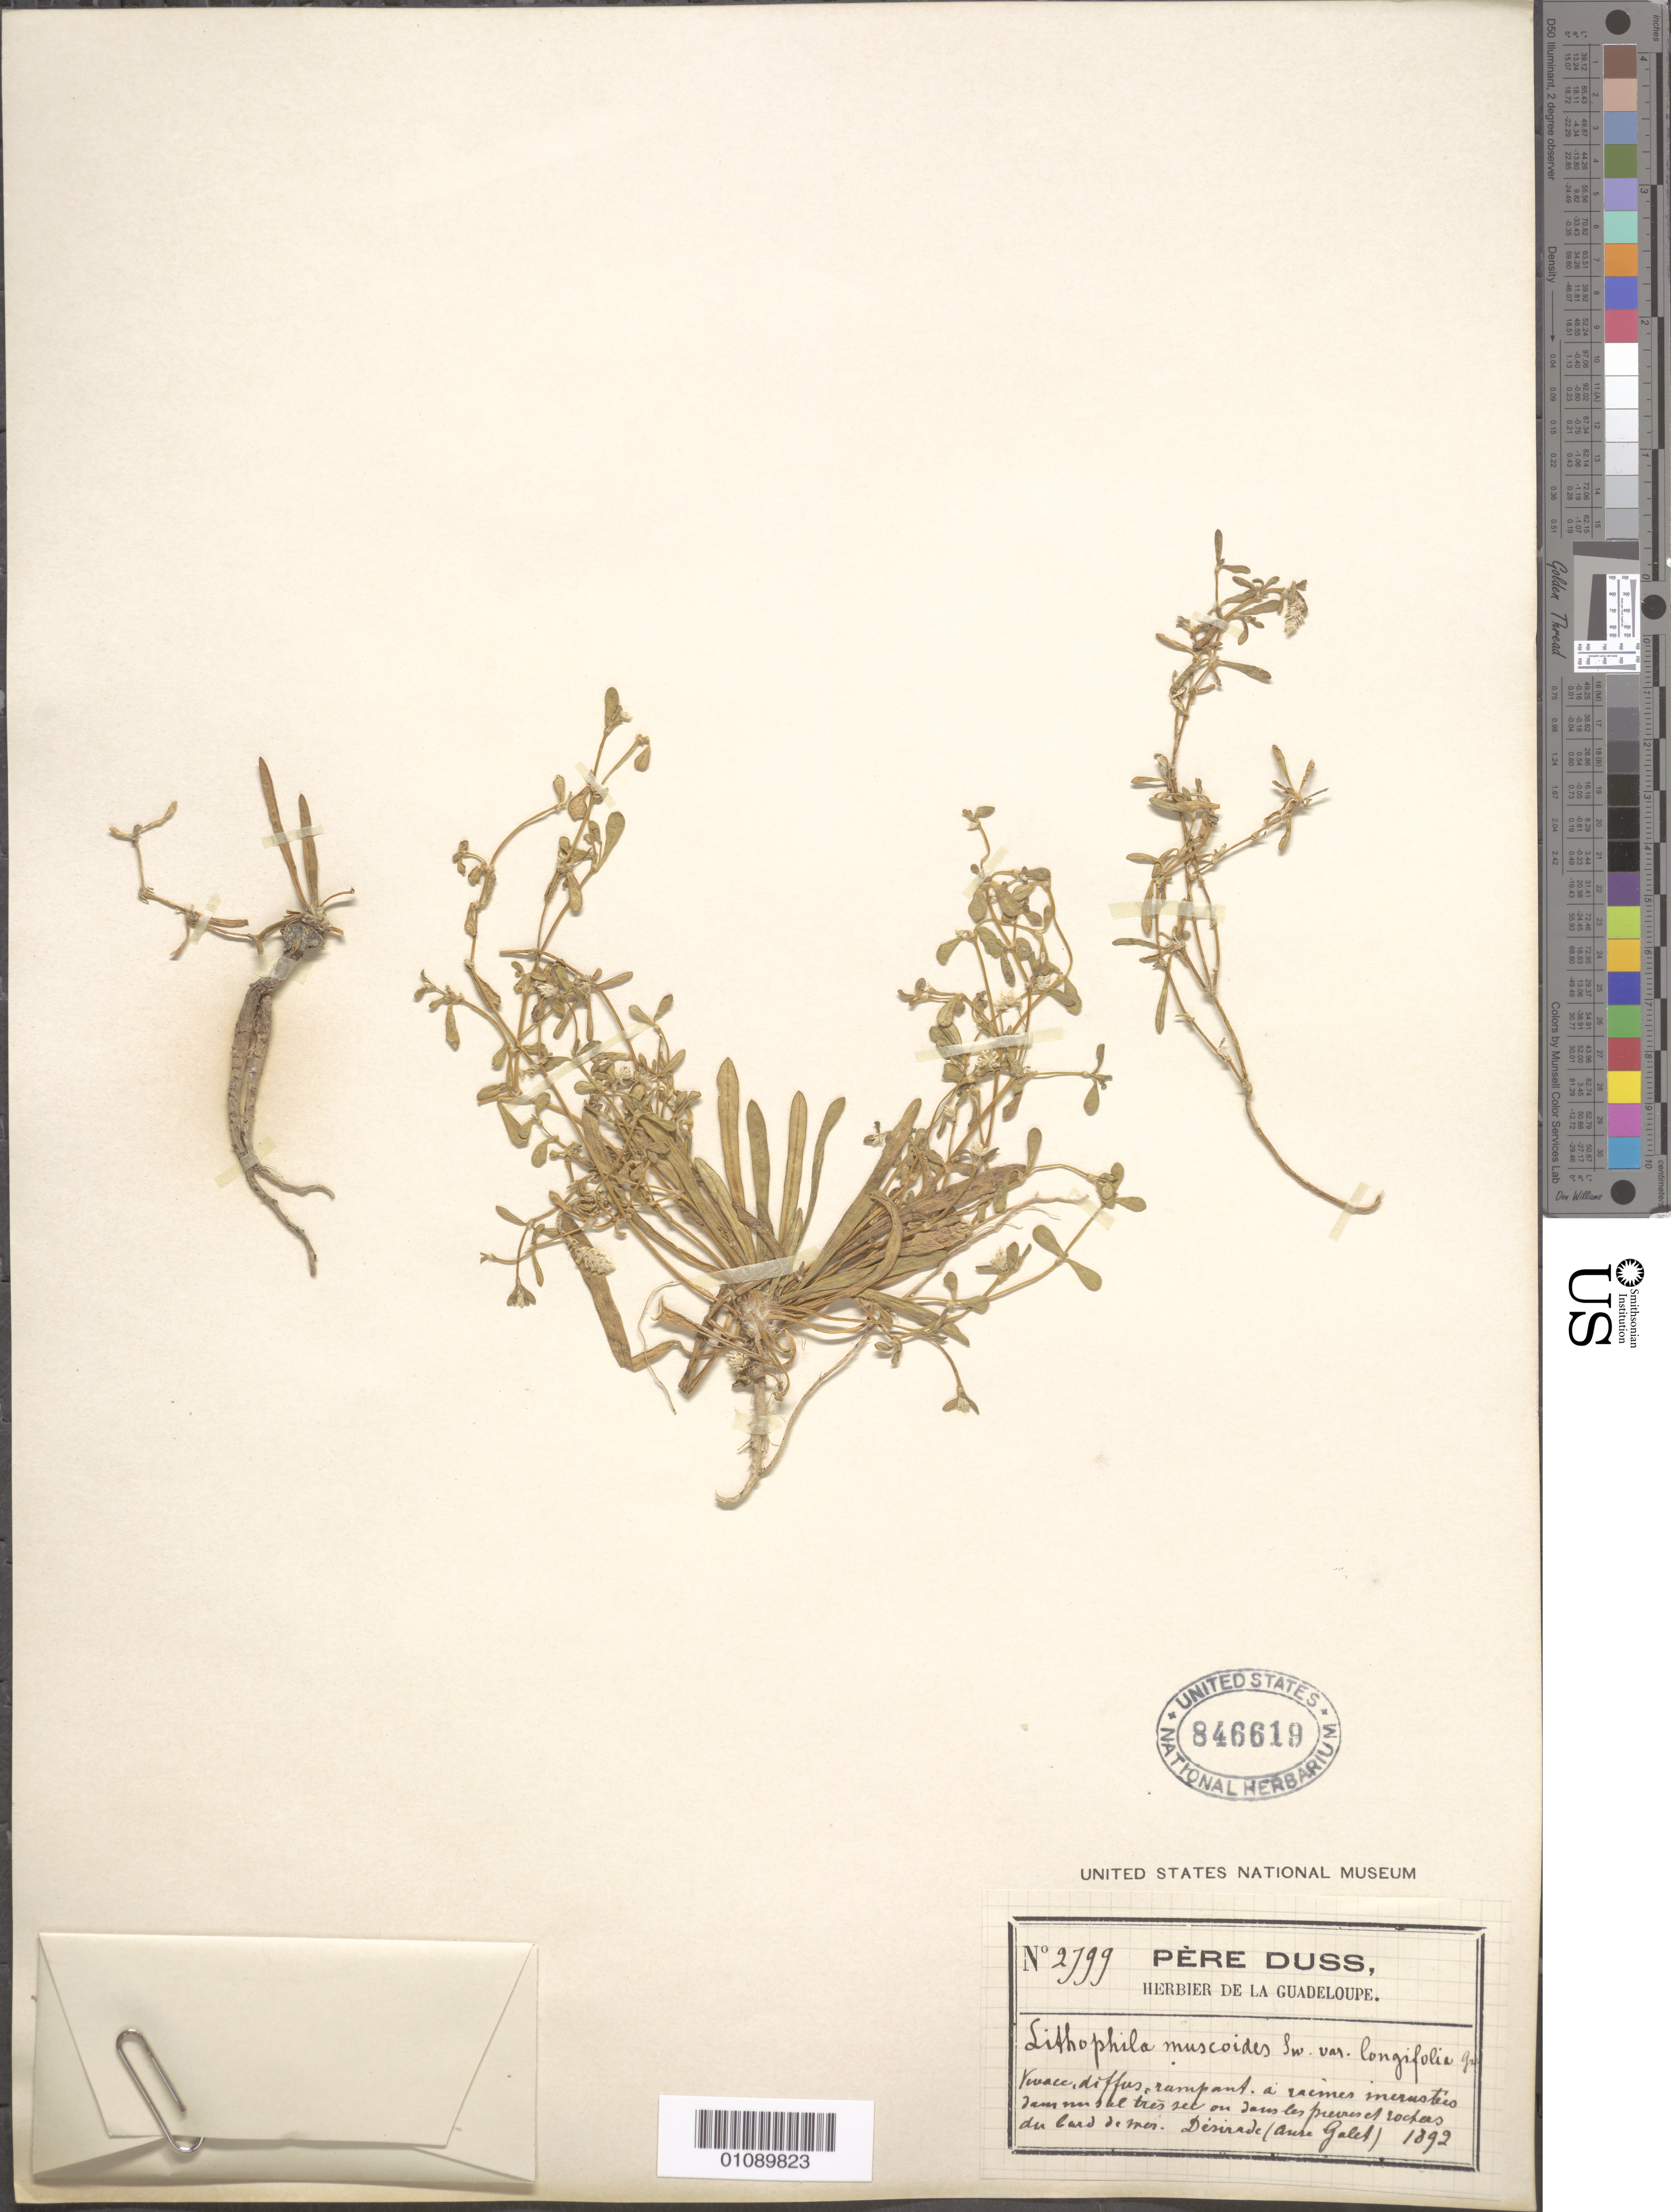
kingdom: Plantae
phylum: Tracheophyta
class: Magnoliopsida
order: Caryophyllales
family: Amaranthaceae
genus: Gomphrena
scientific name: Gomphrena muscoides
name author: (Sw.) T. Ortuño & Borsch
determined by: Strong, Mark T., (BOT), Smithsonian Institution - National Museum of Natural History (UNITED STATES)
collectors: Père Duss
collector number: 2799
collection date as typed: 1892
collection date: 1892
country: Guadeloupe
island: La Désirade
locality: Desirade (Anse Galet)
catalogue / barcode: US 846619